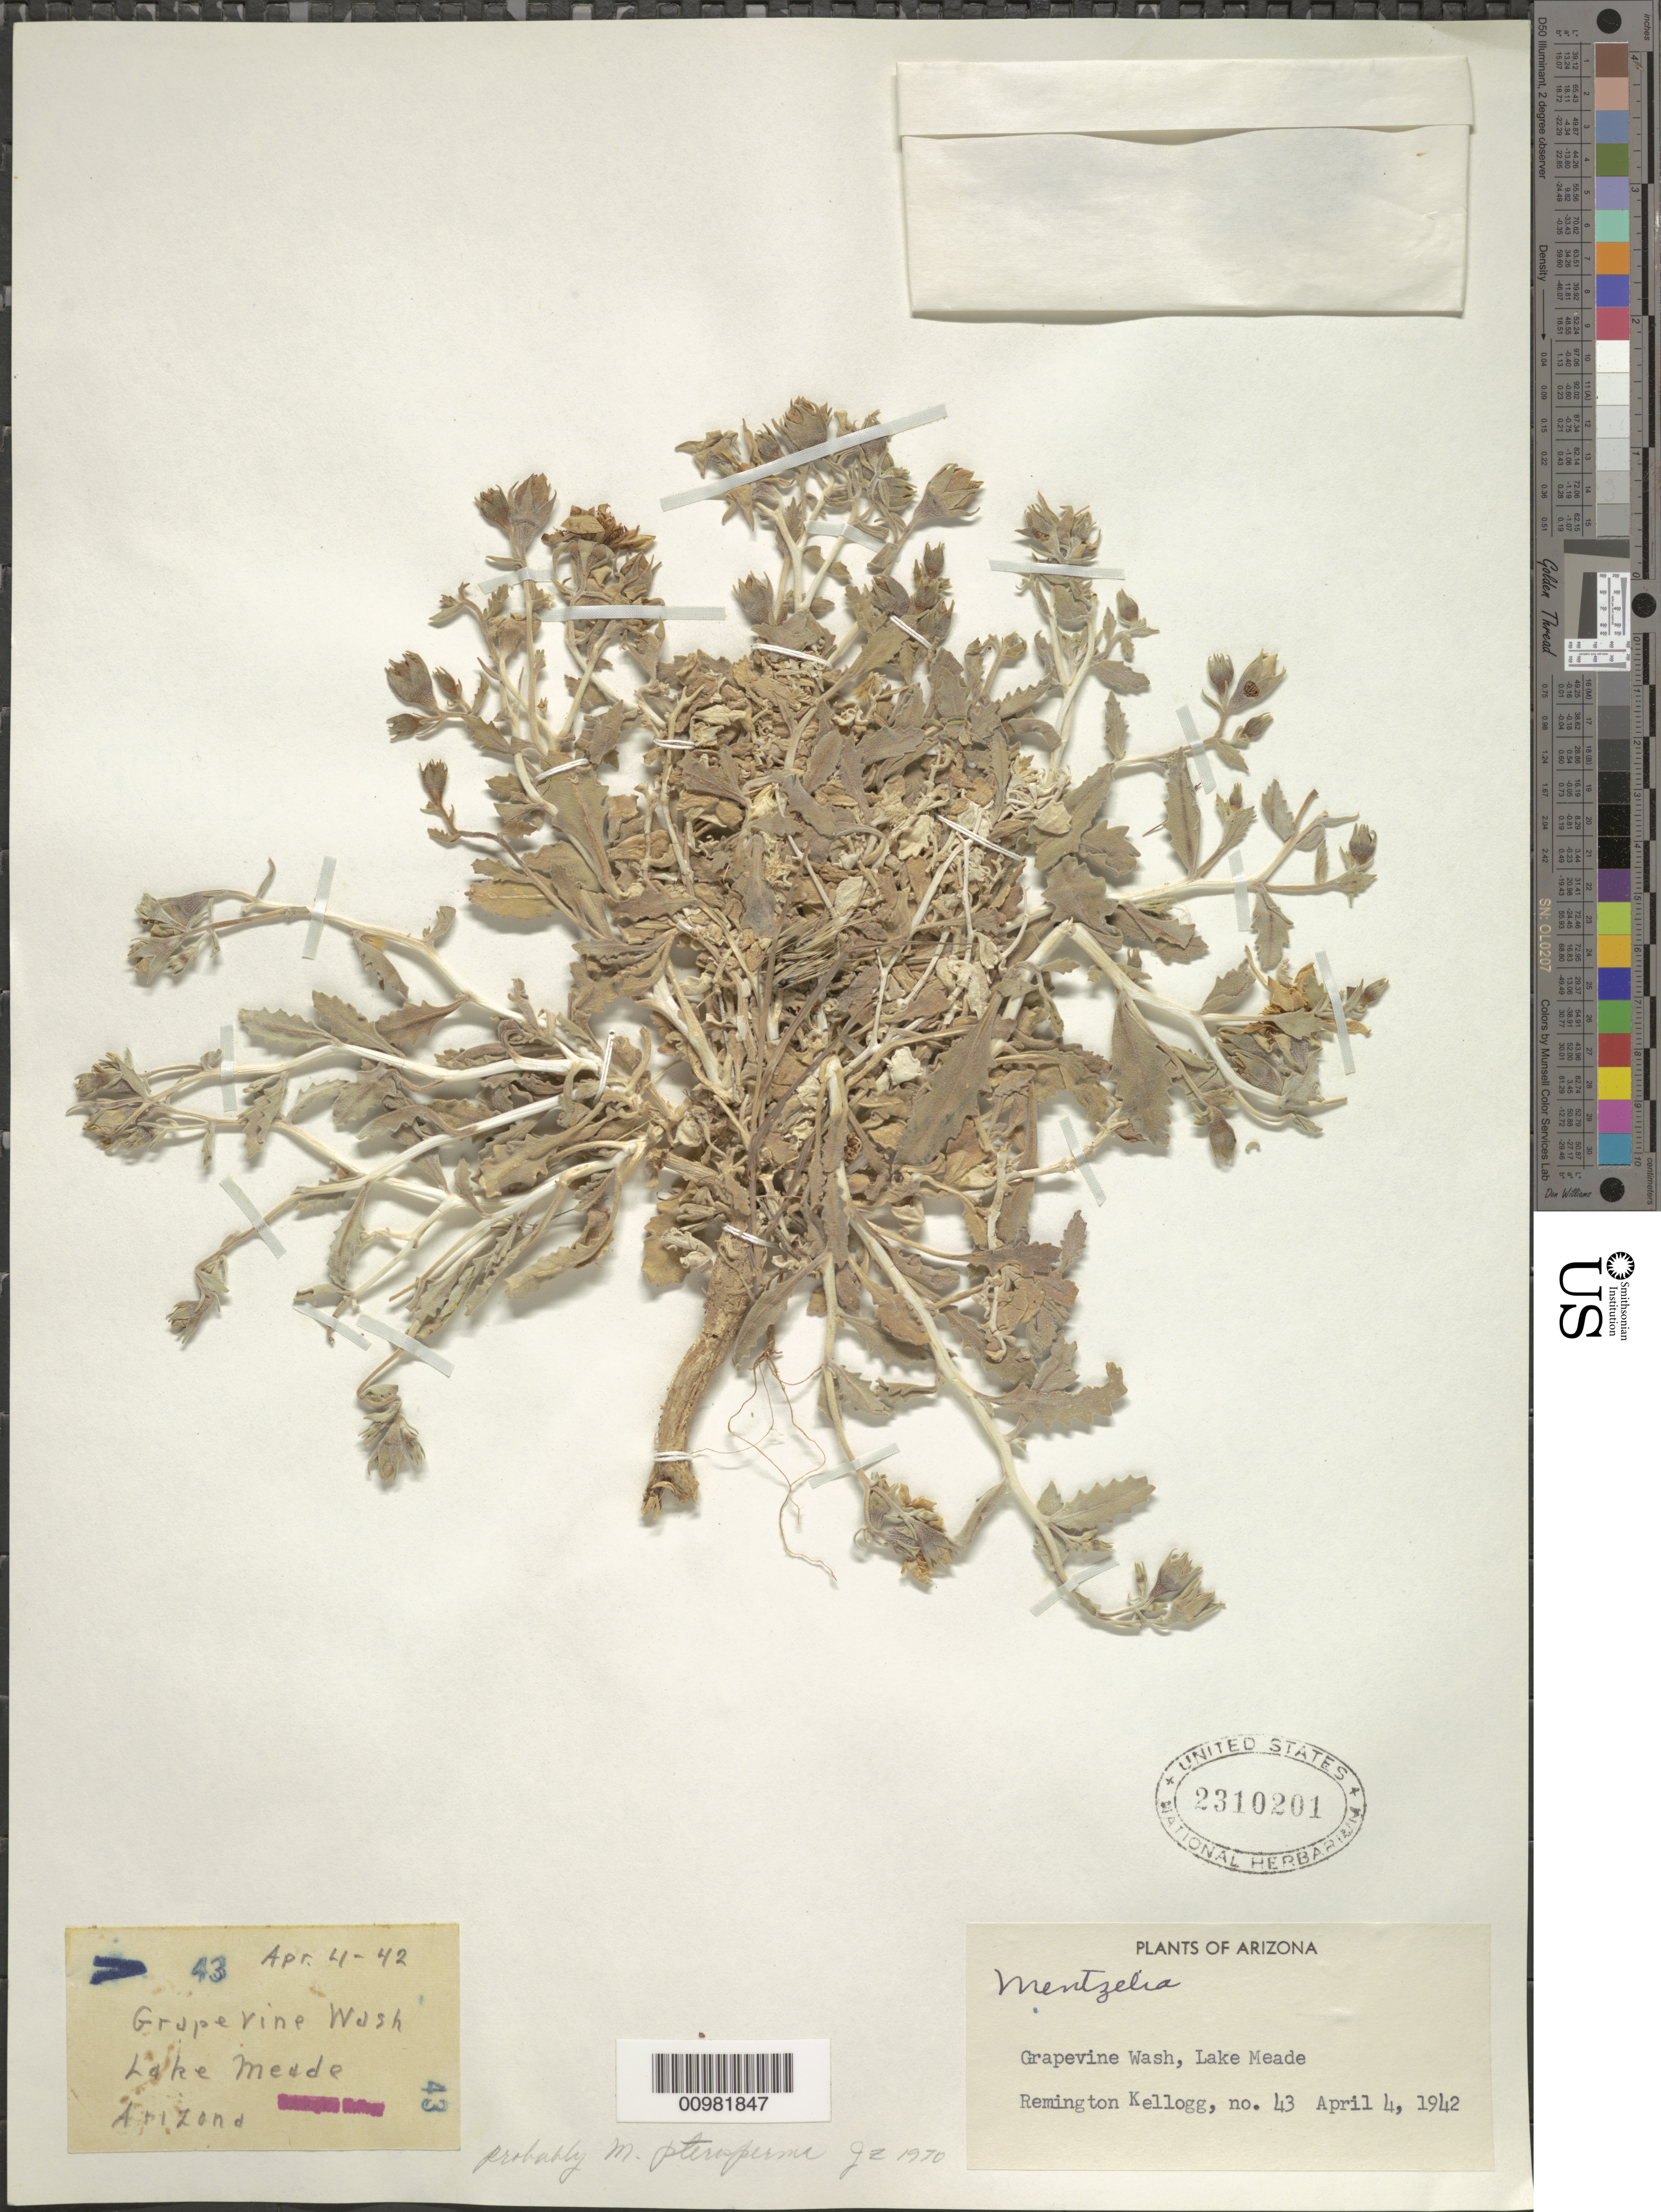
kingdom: Plantae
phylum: Tracheophyta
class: Magnoliopsida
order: Cornales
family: Loasaceae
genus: Mentzelia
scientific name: Mentzelia pterosperma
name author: Eastw.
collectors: R. Kellogg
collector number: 43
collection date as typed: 04 Apr 1942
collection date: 1942-04-04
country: United States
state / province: Arizona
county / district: Mohave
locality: Grapevine Wash, Lake Meade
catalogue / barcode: US 2310201